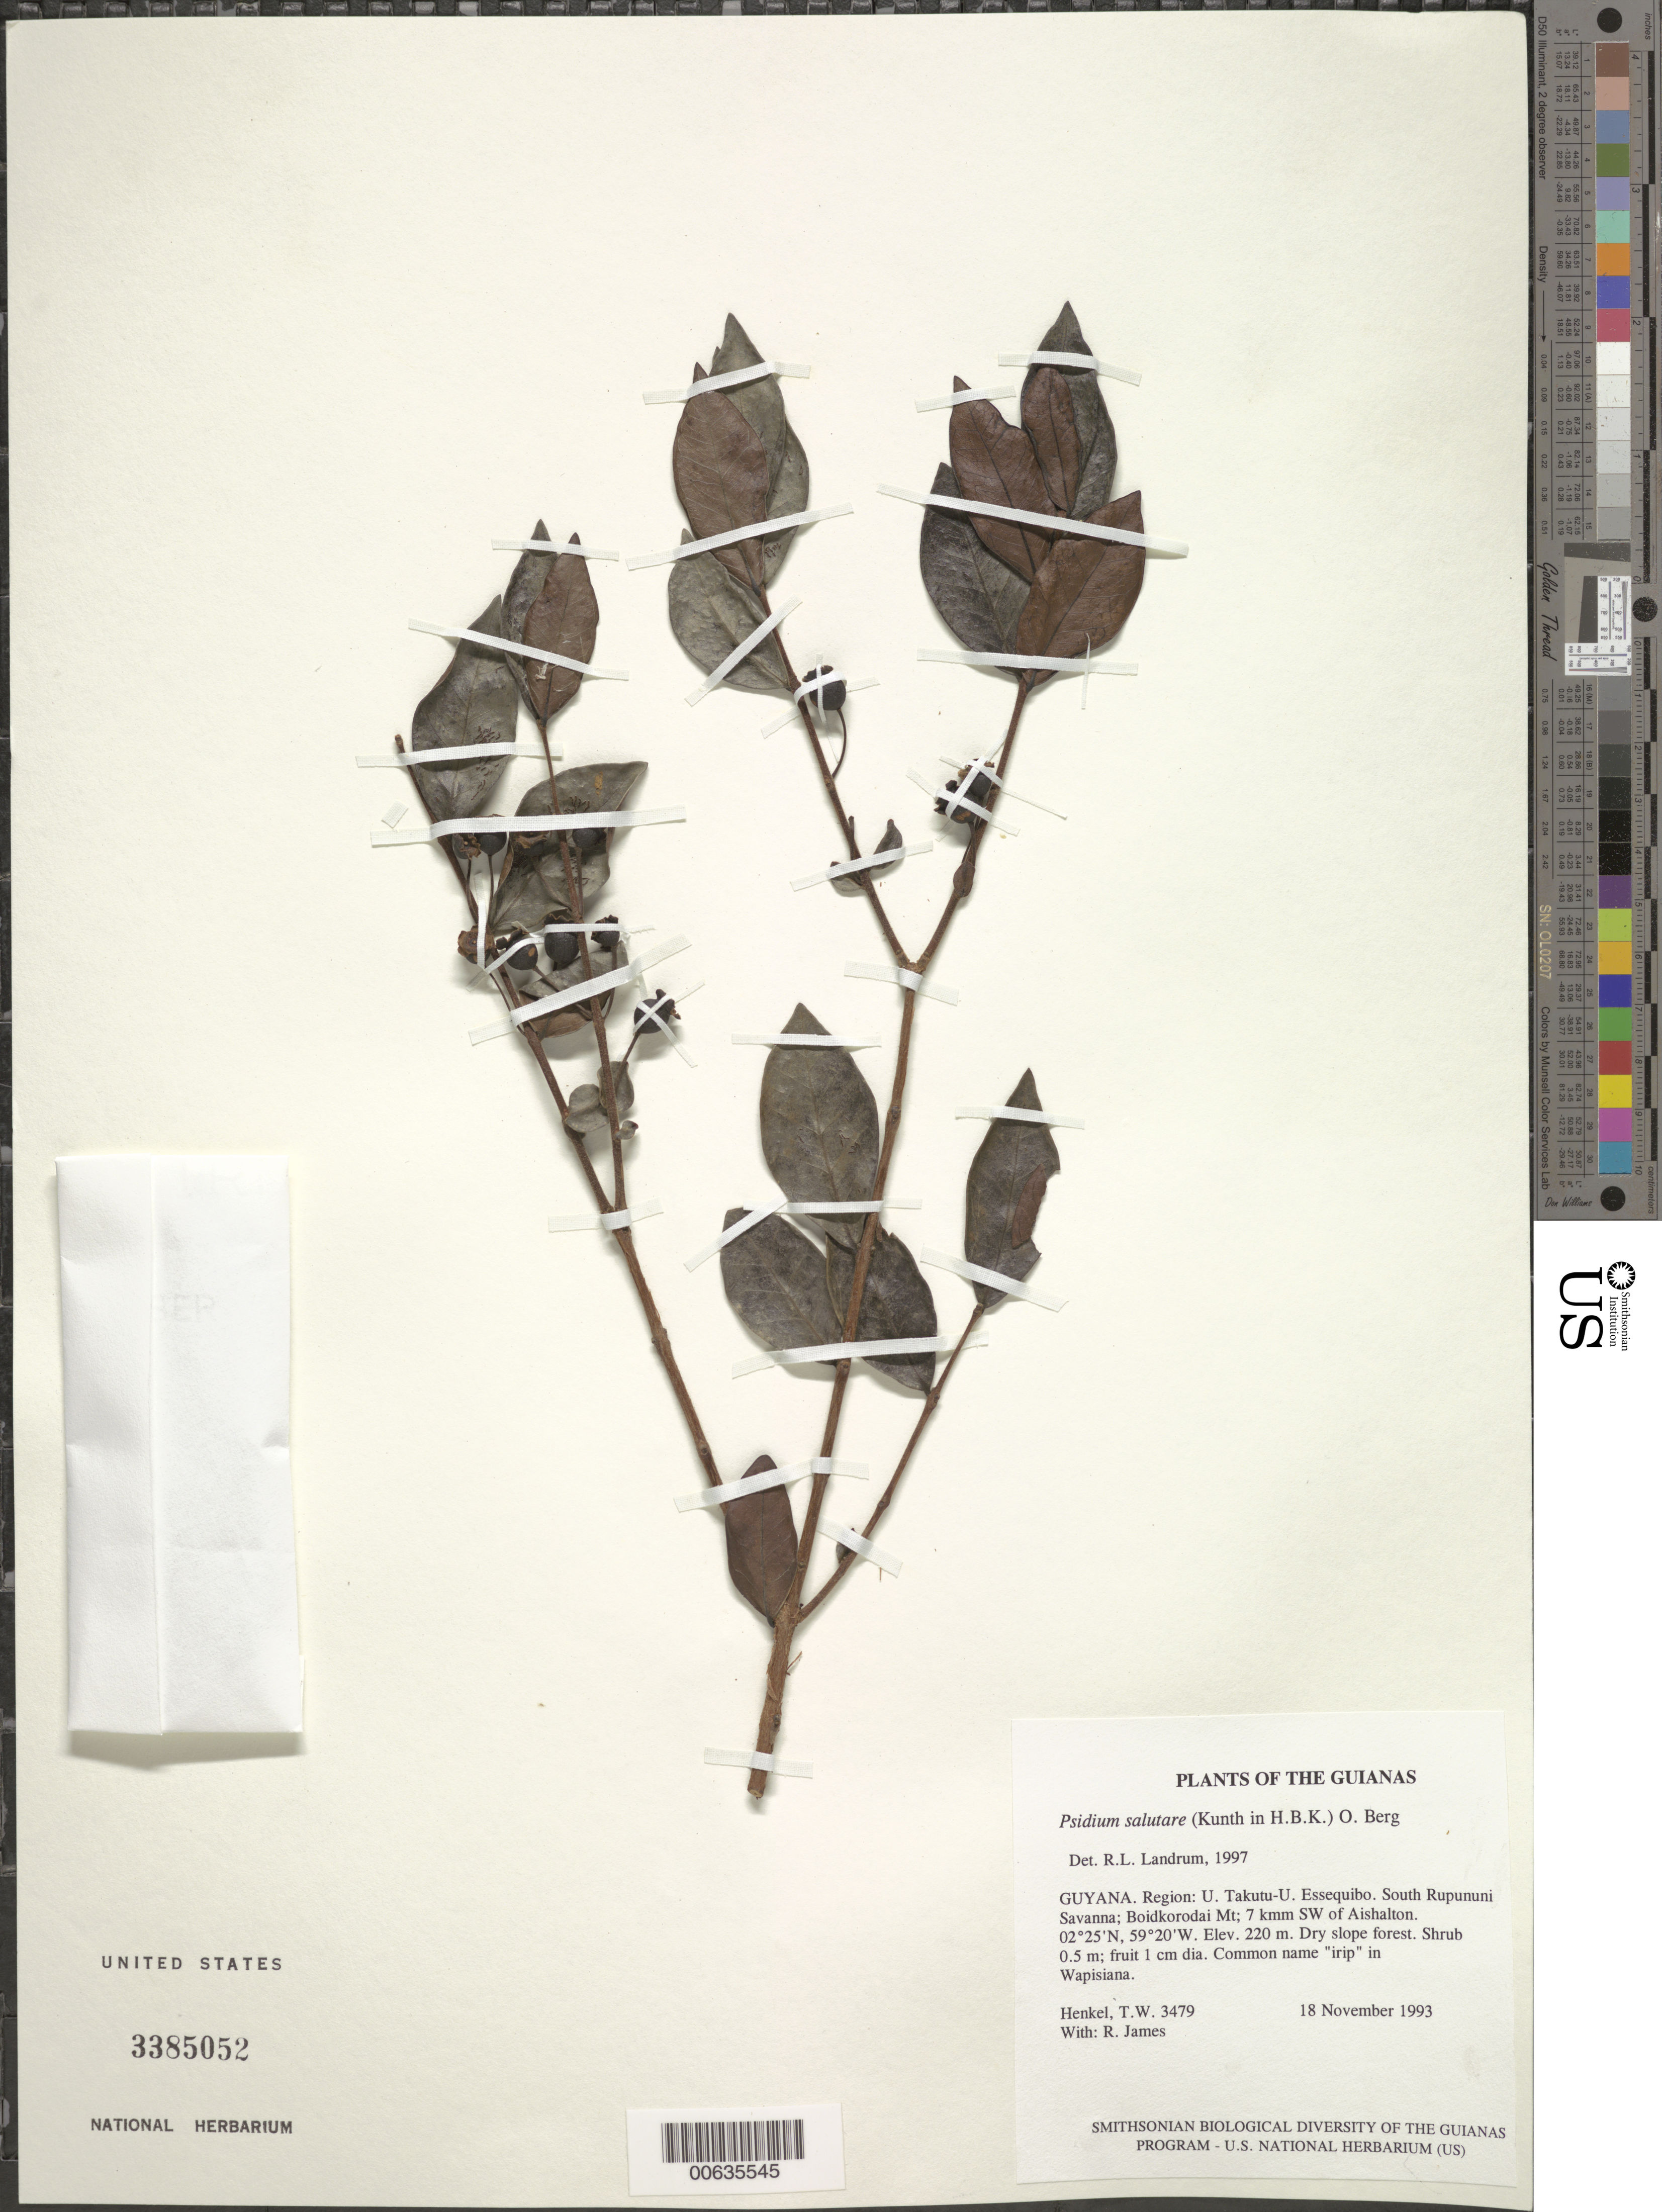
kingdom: Plantae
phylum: Tracheophyta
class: Magnoliopsida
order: Myrtales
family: Myrtaceae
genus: Psidium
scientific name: Psidium salutare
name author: (Kunth) O. Berg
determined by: Landrum, L. R.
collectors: T. Henkel & R. James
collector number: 3479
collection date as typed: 18 November 1993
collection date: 1993-11-18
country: Guyana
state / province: U. Takutu-U. Essequibo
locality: South Rupununi Savanna; Boidkorodai Mt; 7 km SW of Aishalton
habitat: Dry slope forest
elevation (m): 220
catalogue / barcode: US 3385052